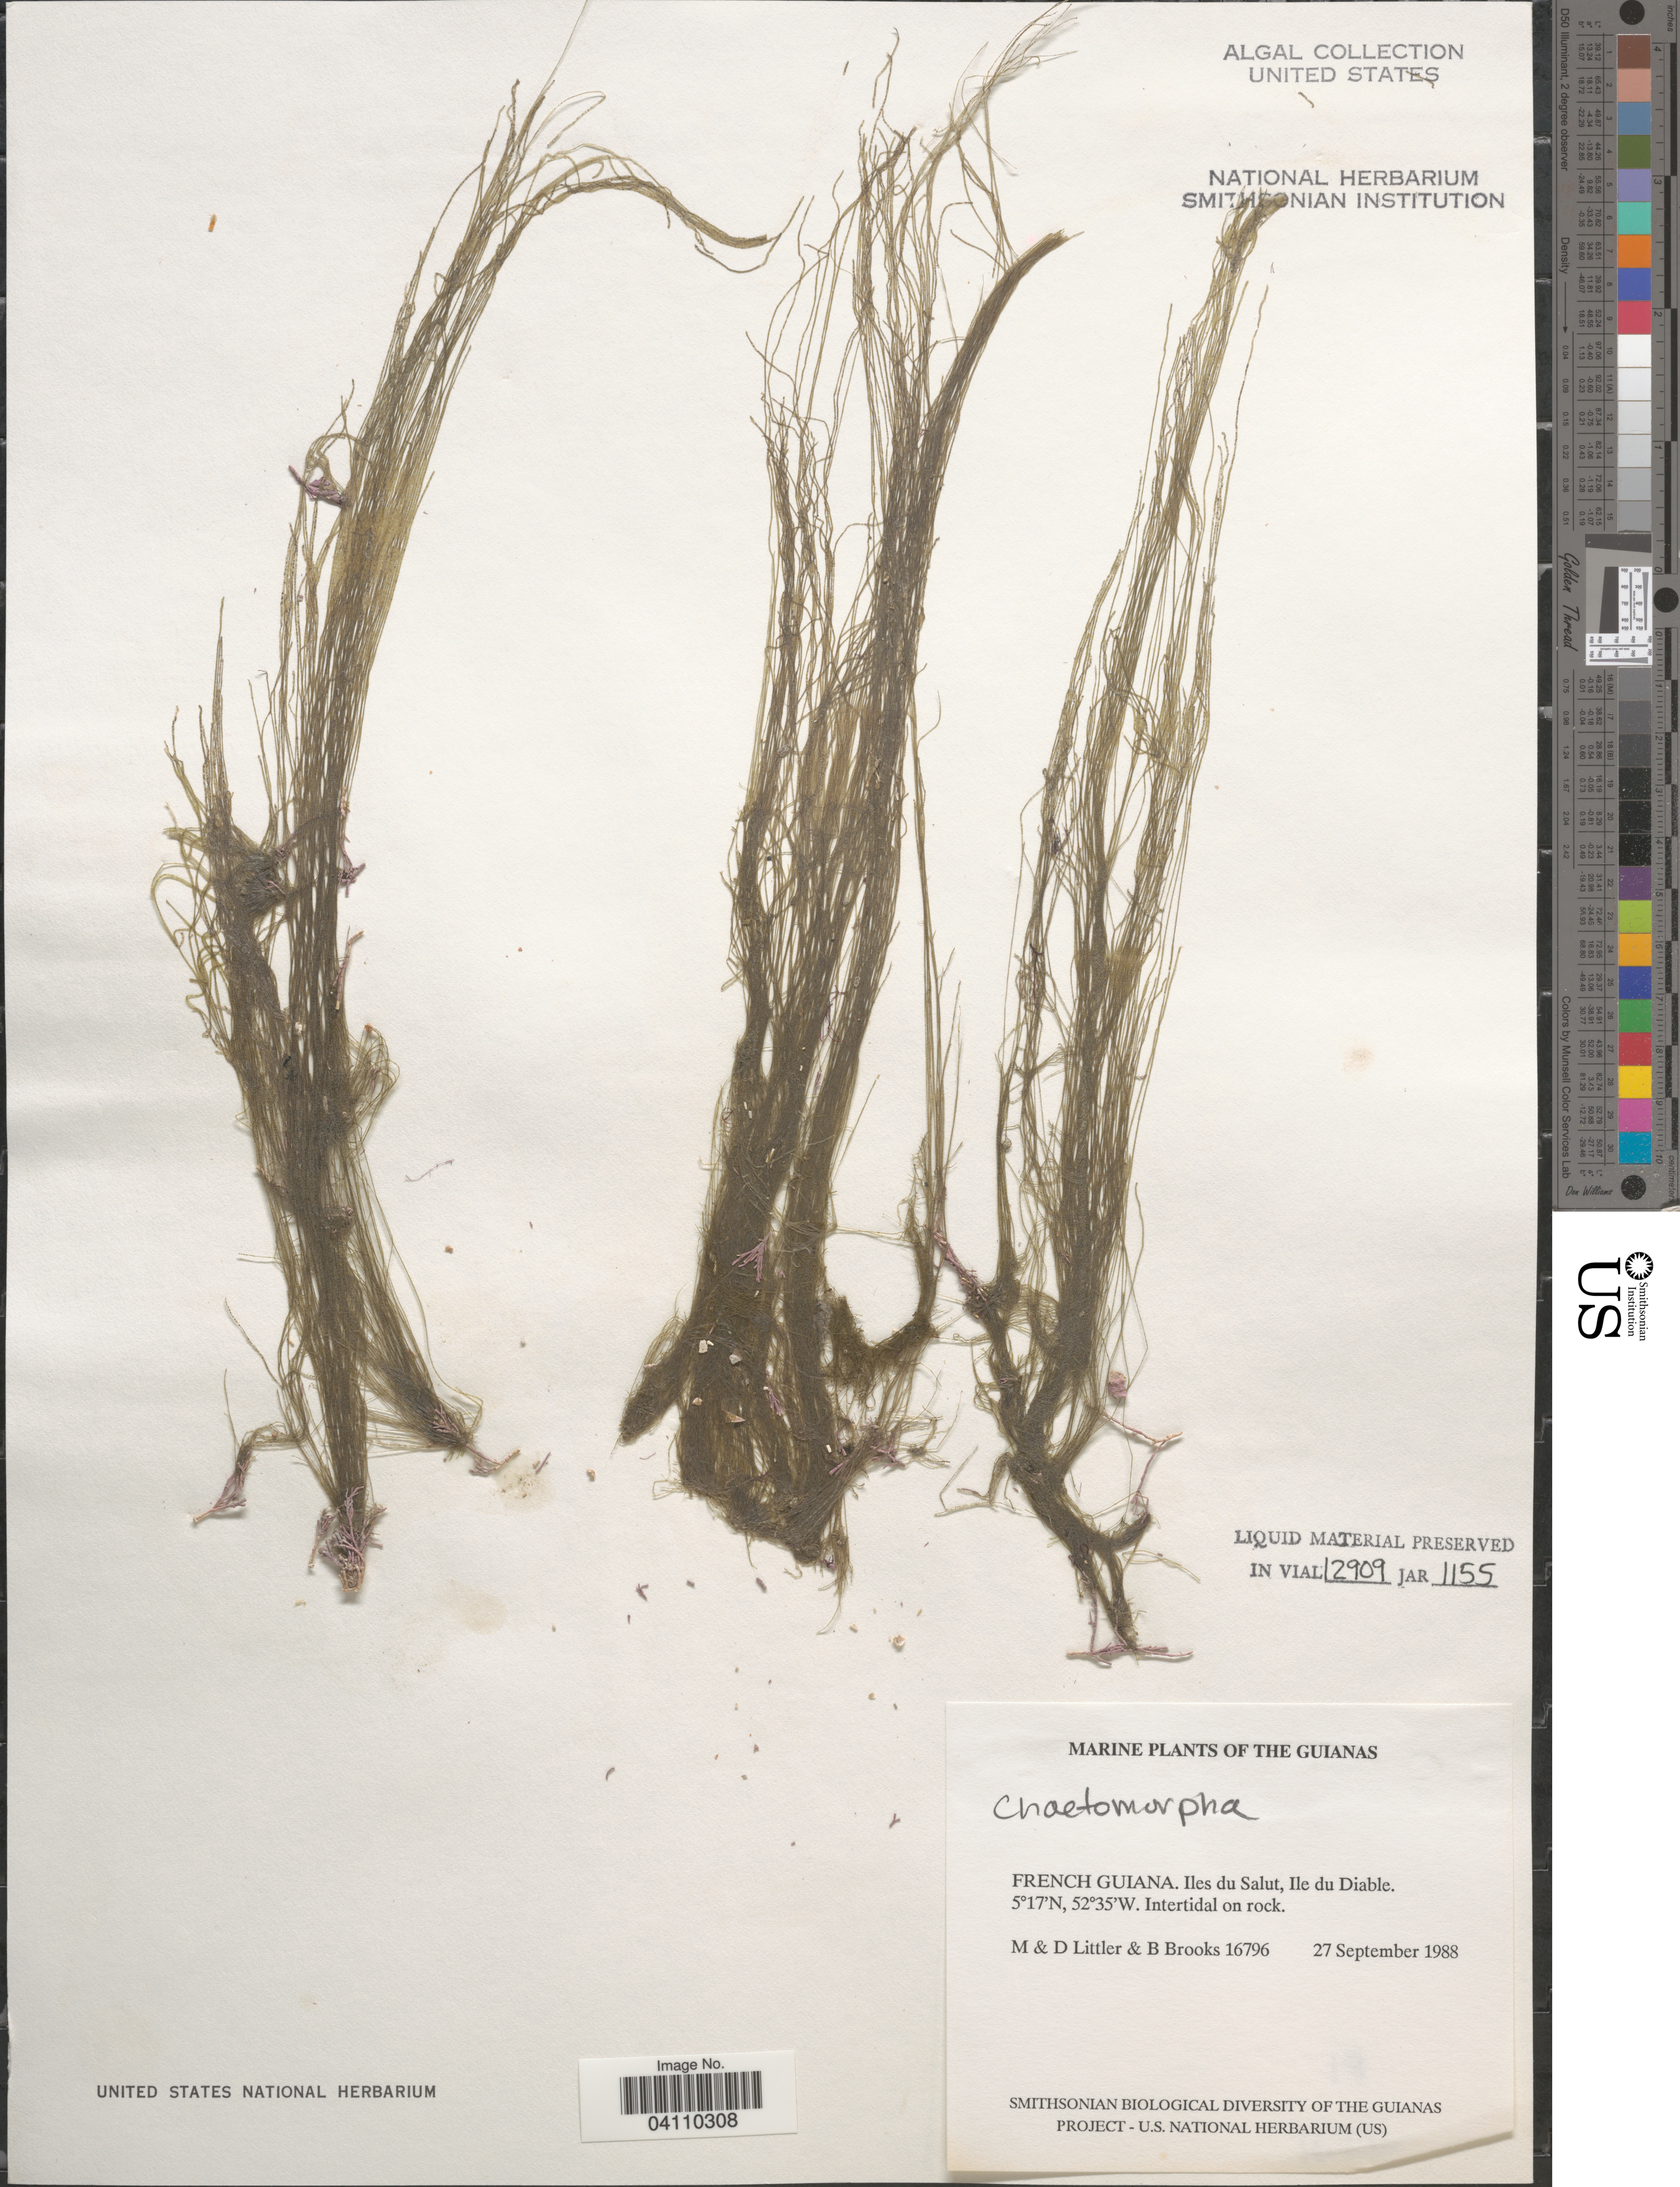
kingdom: Plantae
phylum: Chlorophyta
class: Ulvophyceae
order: Cladophorales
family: Cladophoraceae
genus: Chaetomorpha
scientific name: Chaetomorpha sp.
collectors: M. Littler, D. S. Littler & B. Brooks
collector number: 16796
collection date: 1988-09-27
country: French Guiana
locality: The Guianas. Iles du Salut, Ile du Diable.